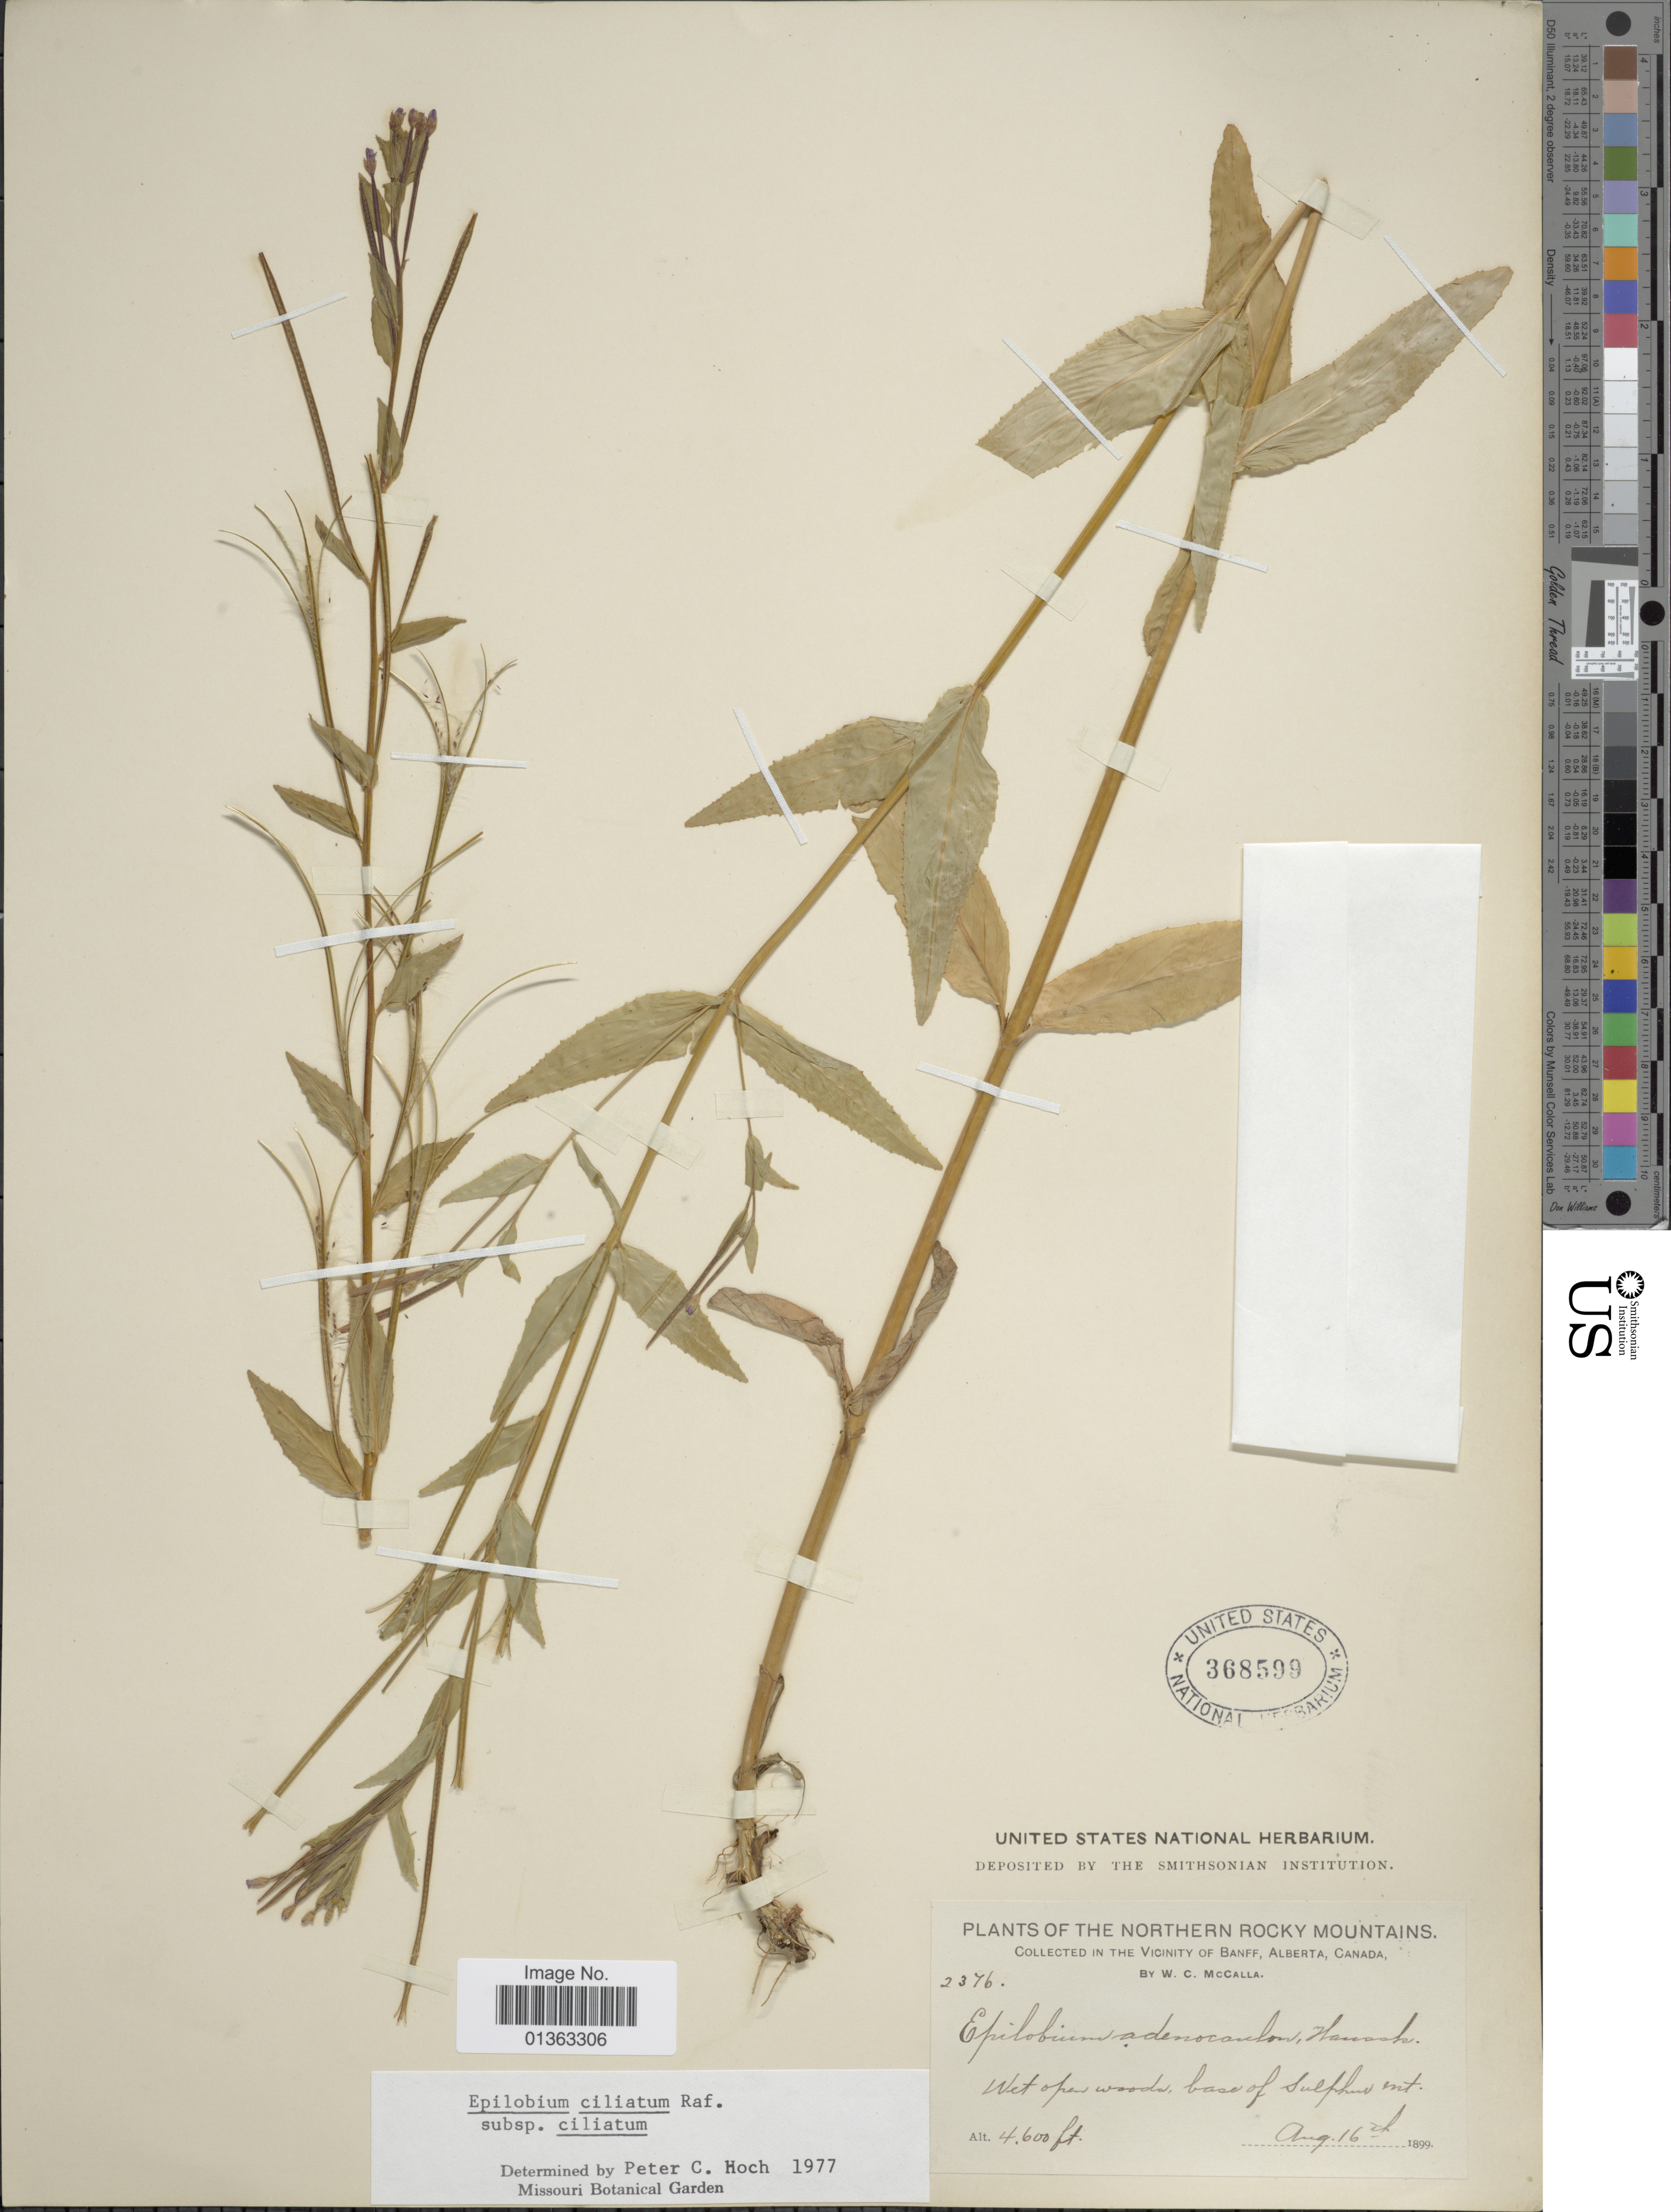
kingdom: Plantae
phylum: Tracheophyta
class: Magnoliopsida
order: Myrtales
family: Onagraceae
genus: Epilobium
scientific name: Epilobium ciliatum subsp. ciliatum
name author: Raf.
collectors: W. McCalla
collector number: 2376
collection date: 1899-08-16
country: Canada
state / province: Alberta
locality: Northern Rocky Mountains. In the Vicinity of Banff. Wet open woods, base of Sulphur Mt.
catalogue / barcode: US 368599